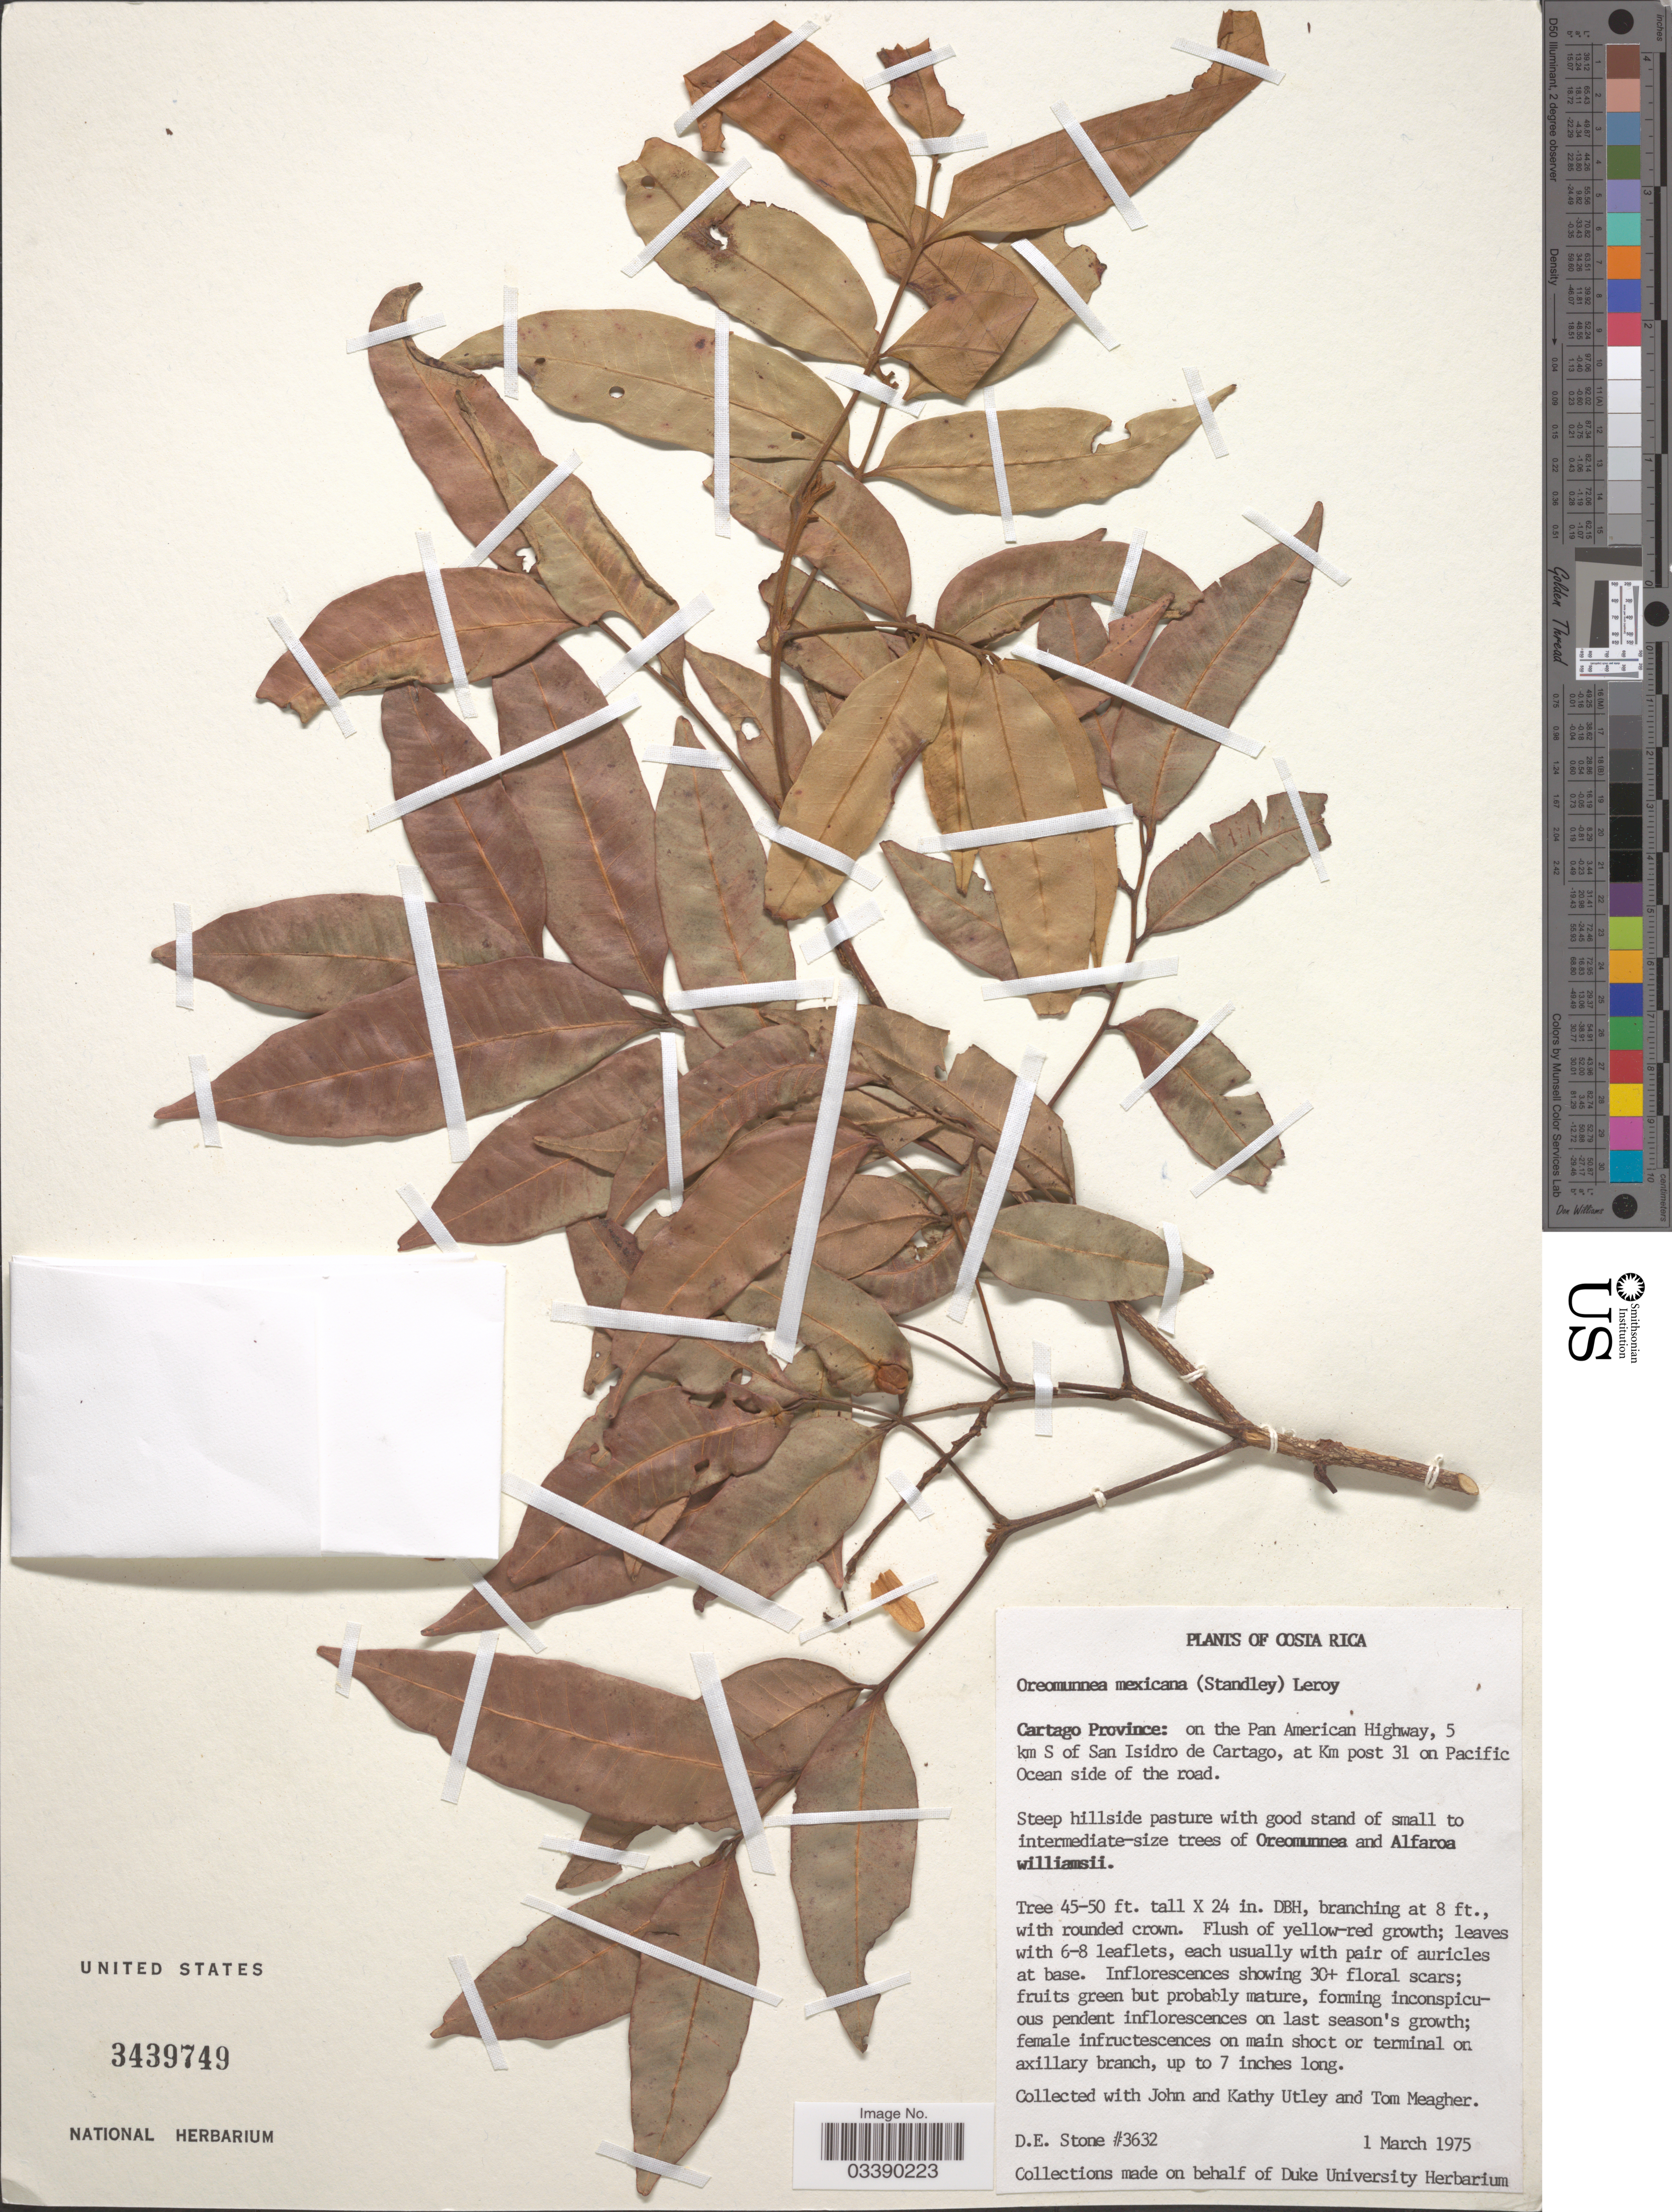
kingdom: Plantae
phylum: Tracheophyta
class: Magnoliopsida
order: Fagales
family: Juglandaceae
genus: Oreomunnea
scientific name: Oreomunnea mexicana subsp. costaricensis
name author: D.E Stone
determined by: Stone, D. E.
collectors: D. E. Stone, J. F. Utley, K. Burt-Utley & T. Meagher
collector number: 3632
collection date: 1975-03-01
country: Costa Rica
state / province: Cartago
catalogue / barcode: US 3439749